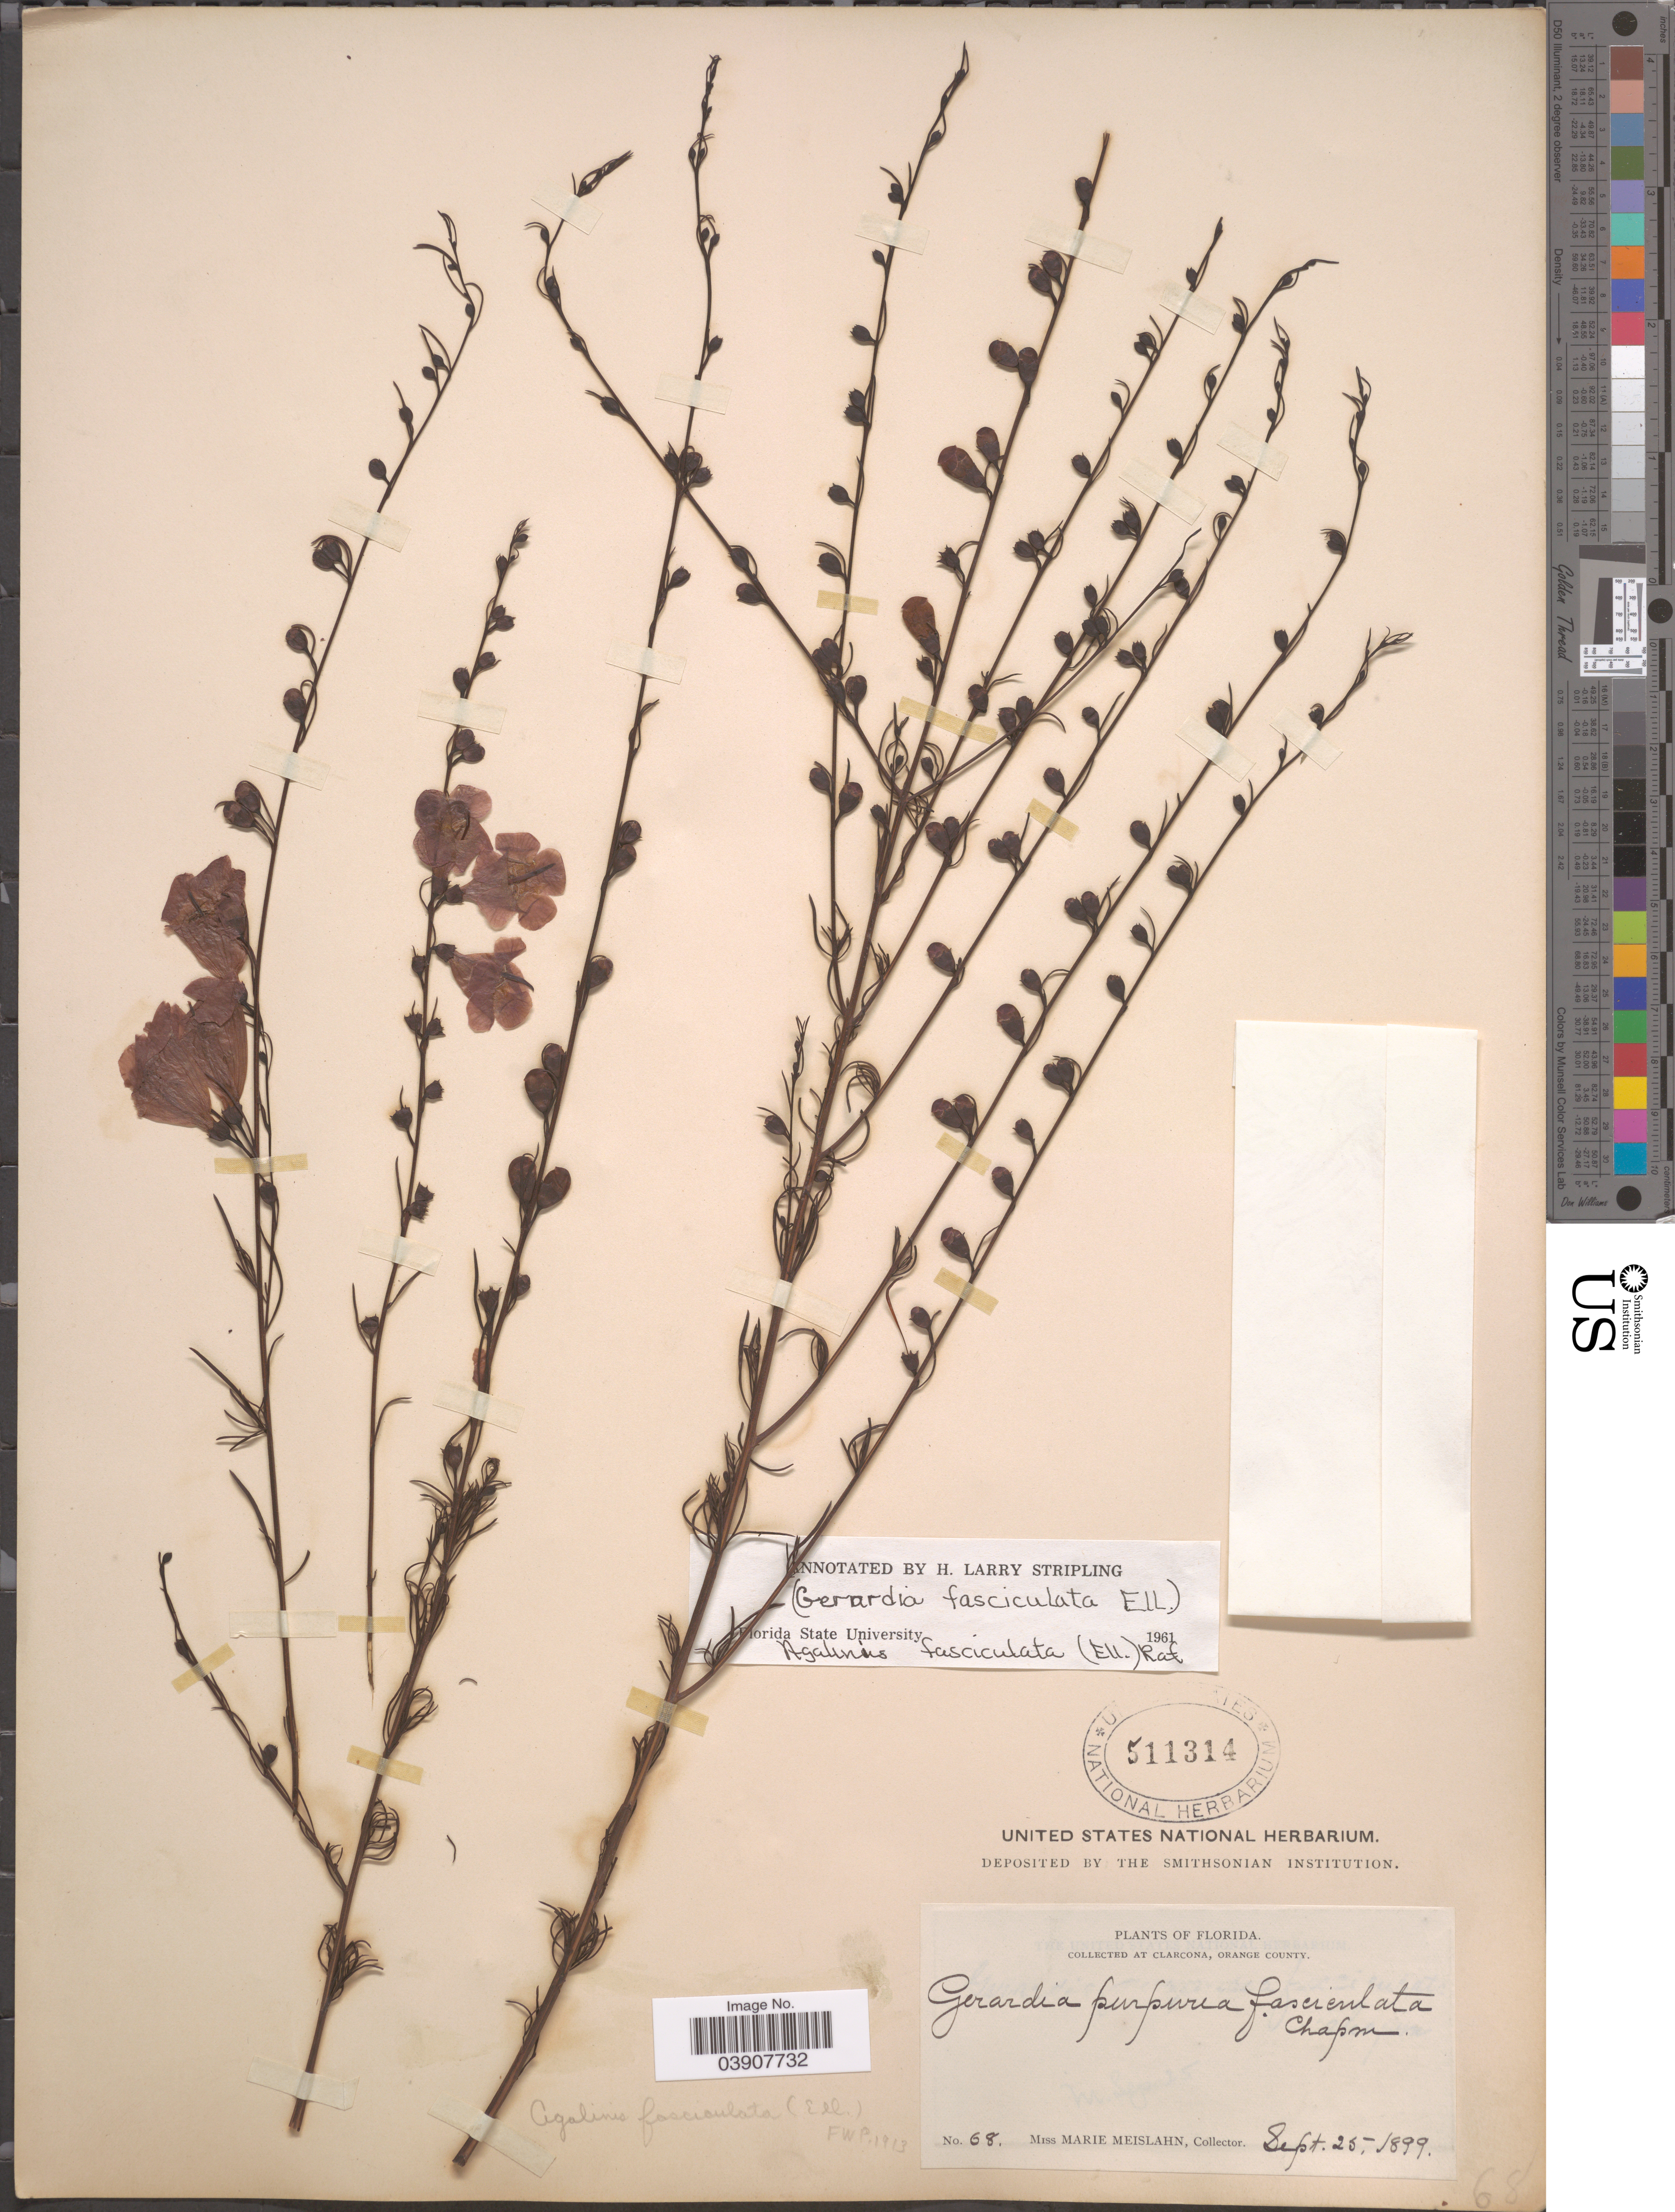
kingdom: Plantae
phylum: Tracheophyta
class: Magnoliopsida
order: Lamiales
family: Orobanchaceae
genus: Agalinis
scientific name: Agalinis fasciculata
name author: (Elliott) Raf.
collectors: M. Meislahn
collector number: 68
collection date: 1899-09-25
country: United States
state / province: Florida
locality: At Clarcona, Orange County.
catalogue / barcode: US 511314